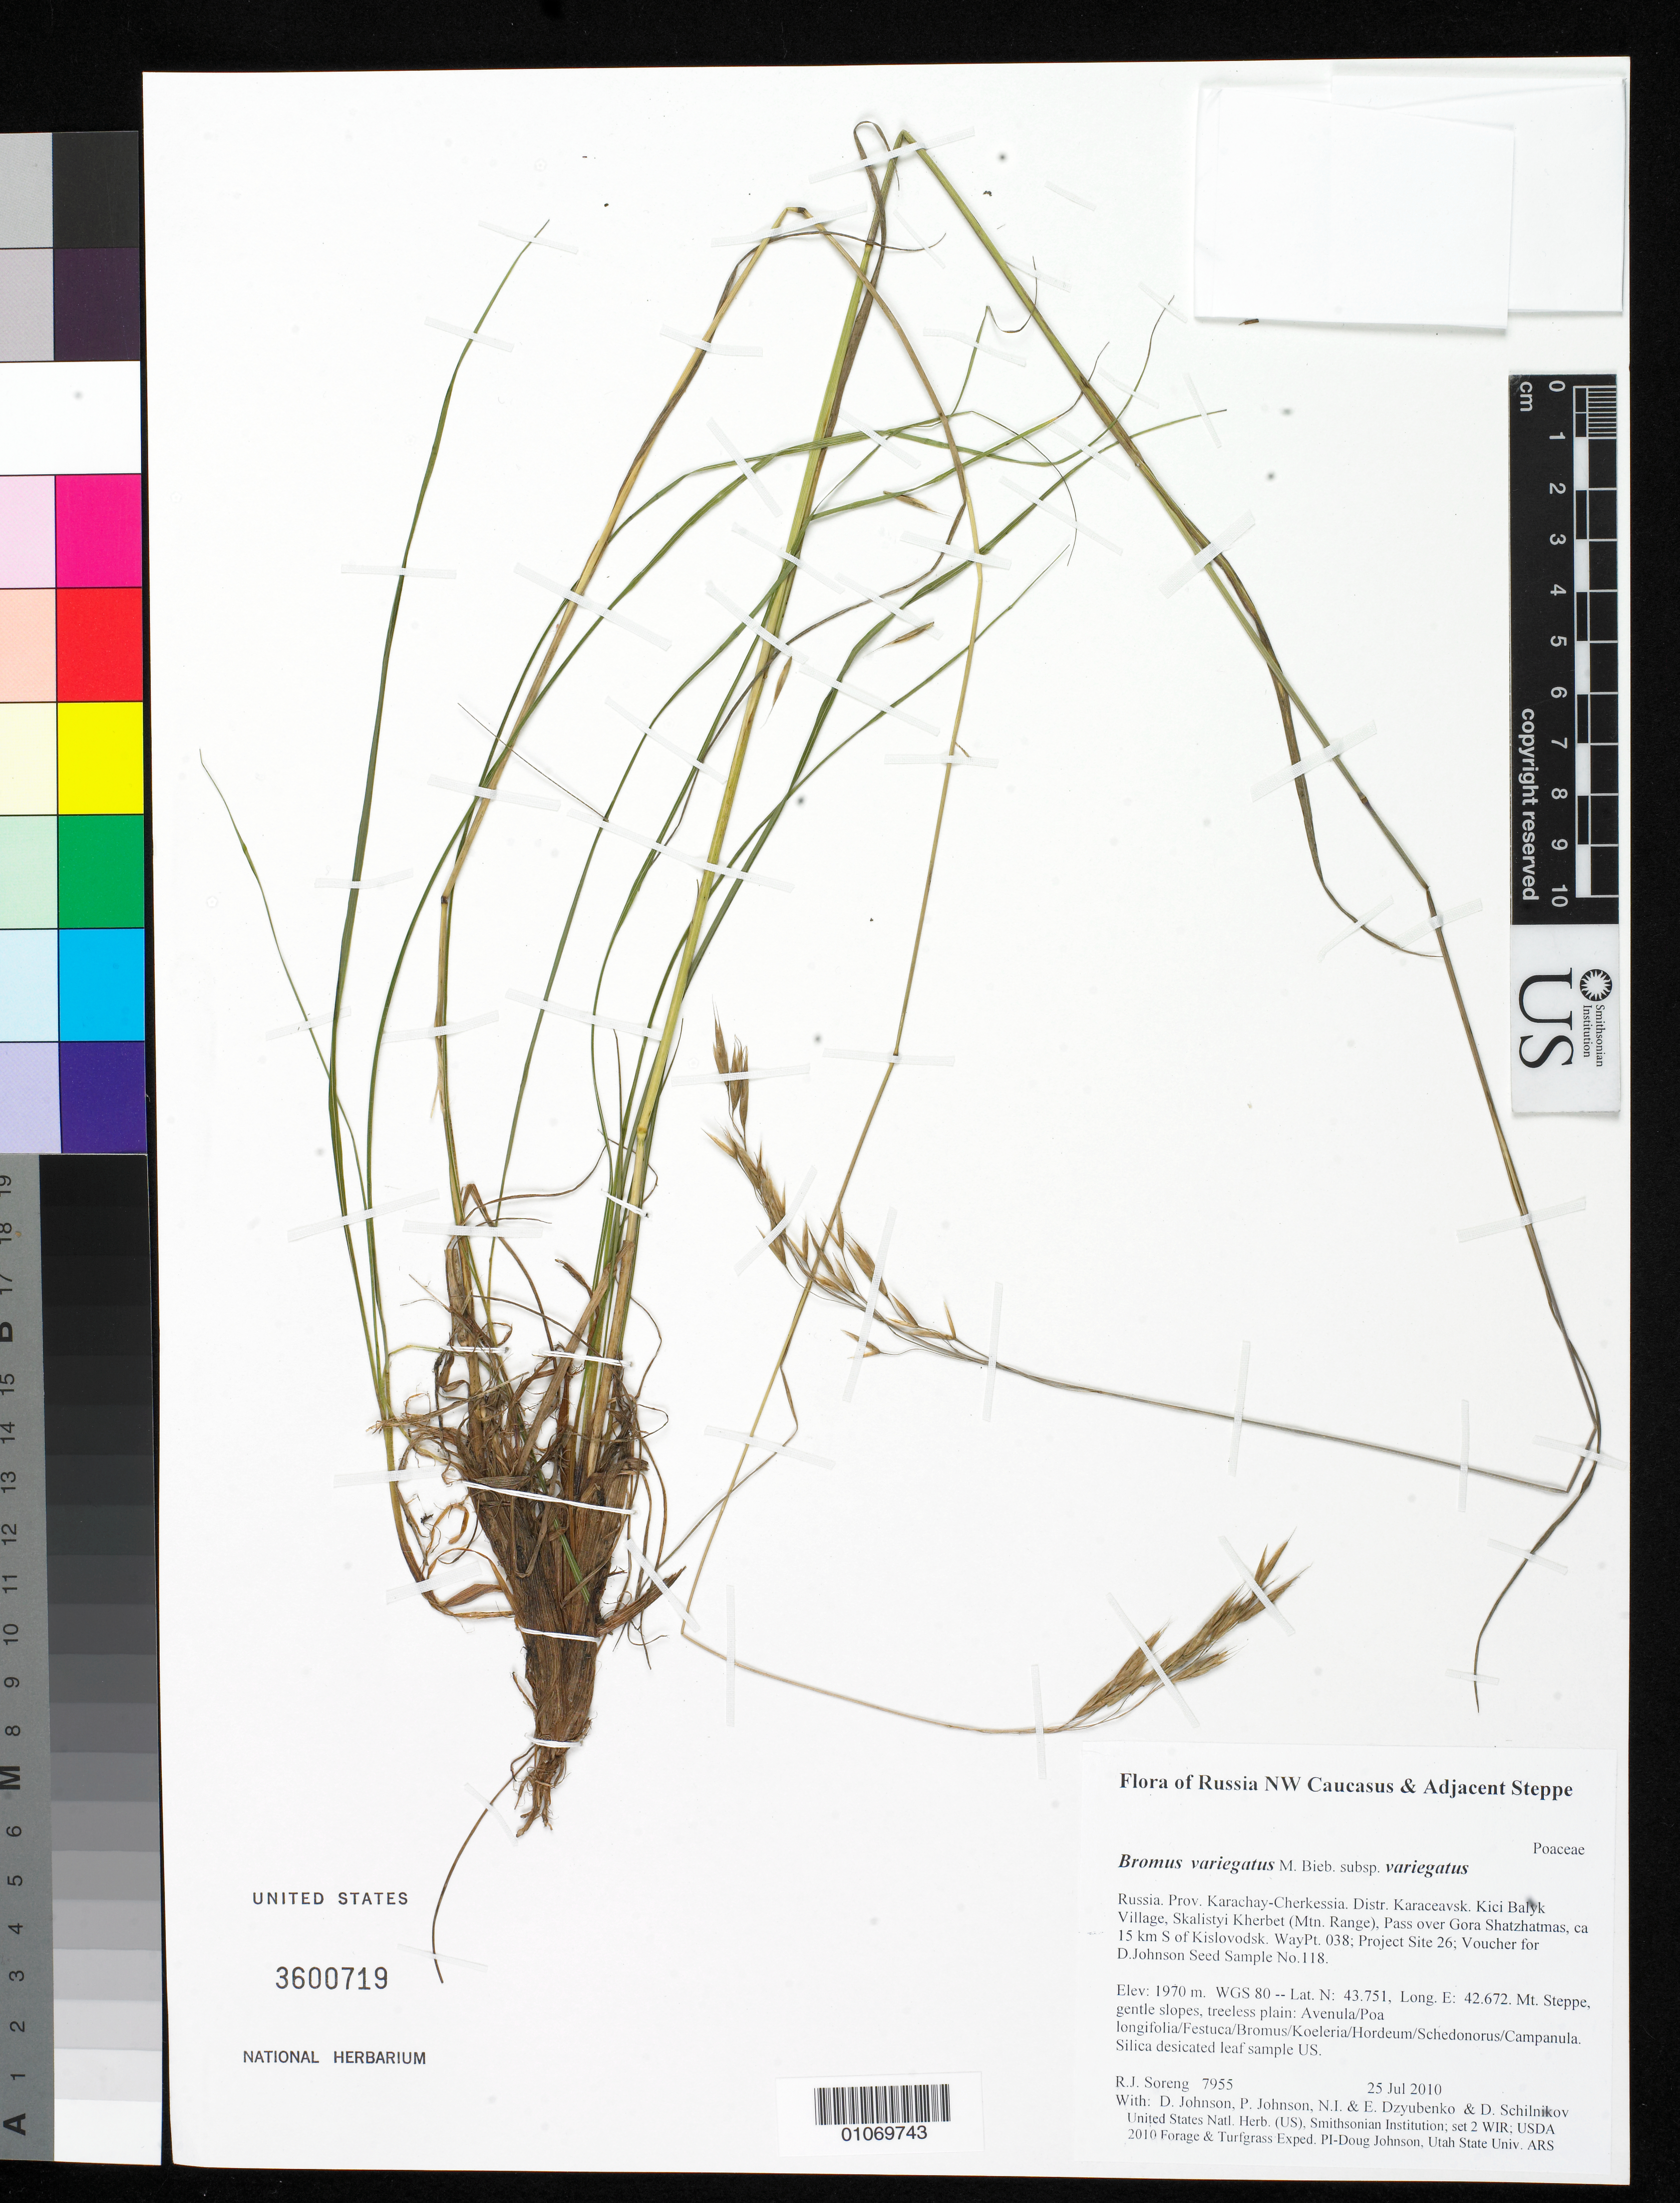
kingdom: Plantae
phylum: Tracheophyta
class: Liliopsida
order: Poales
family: Poaceae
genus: Bromus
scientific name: Bromus variegatus subsp. variegatus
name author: M. Bieb.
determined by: Soreng, Robert J., Research Associate (BOT), Smithsonian Institution - National Museum of Natural History (UNITED STATES)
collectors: R. J. Soreng, D. Johnson, P. Johnson, N. Dzyubenko, E. Dzyubenko & D. Schilnikov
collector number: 7955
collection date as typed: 25 Jul 2010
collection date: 2010-07-25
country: Russian Federation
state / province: Karachay-Cherkess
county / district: Karaceavsk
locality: Kici Balyk Village, Skalistyi Kherbet (Mtn. Range), Pass over Gora Shatzhatmas, ca 15 km S of Kislovodsk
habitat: Mt. Steppe, gentle slopes, treeless plain: Avenula/Poa longifolia/Festuca/Bromus/Koeleria/Hordeum/Schedonorus/Campanula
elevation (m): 1970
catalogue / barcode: US 3600719